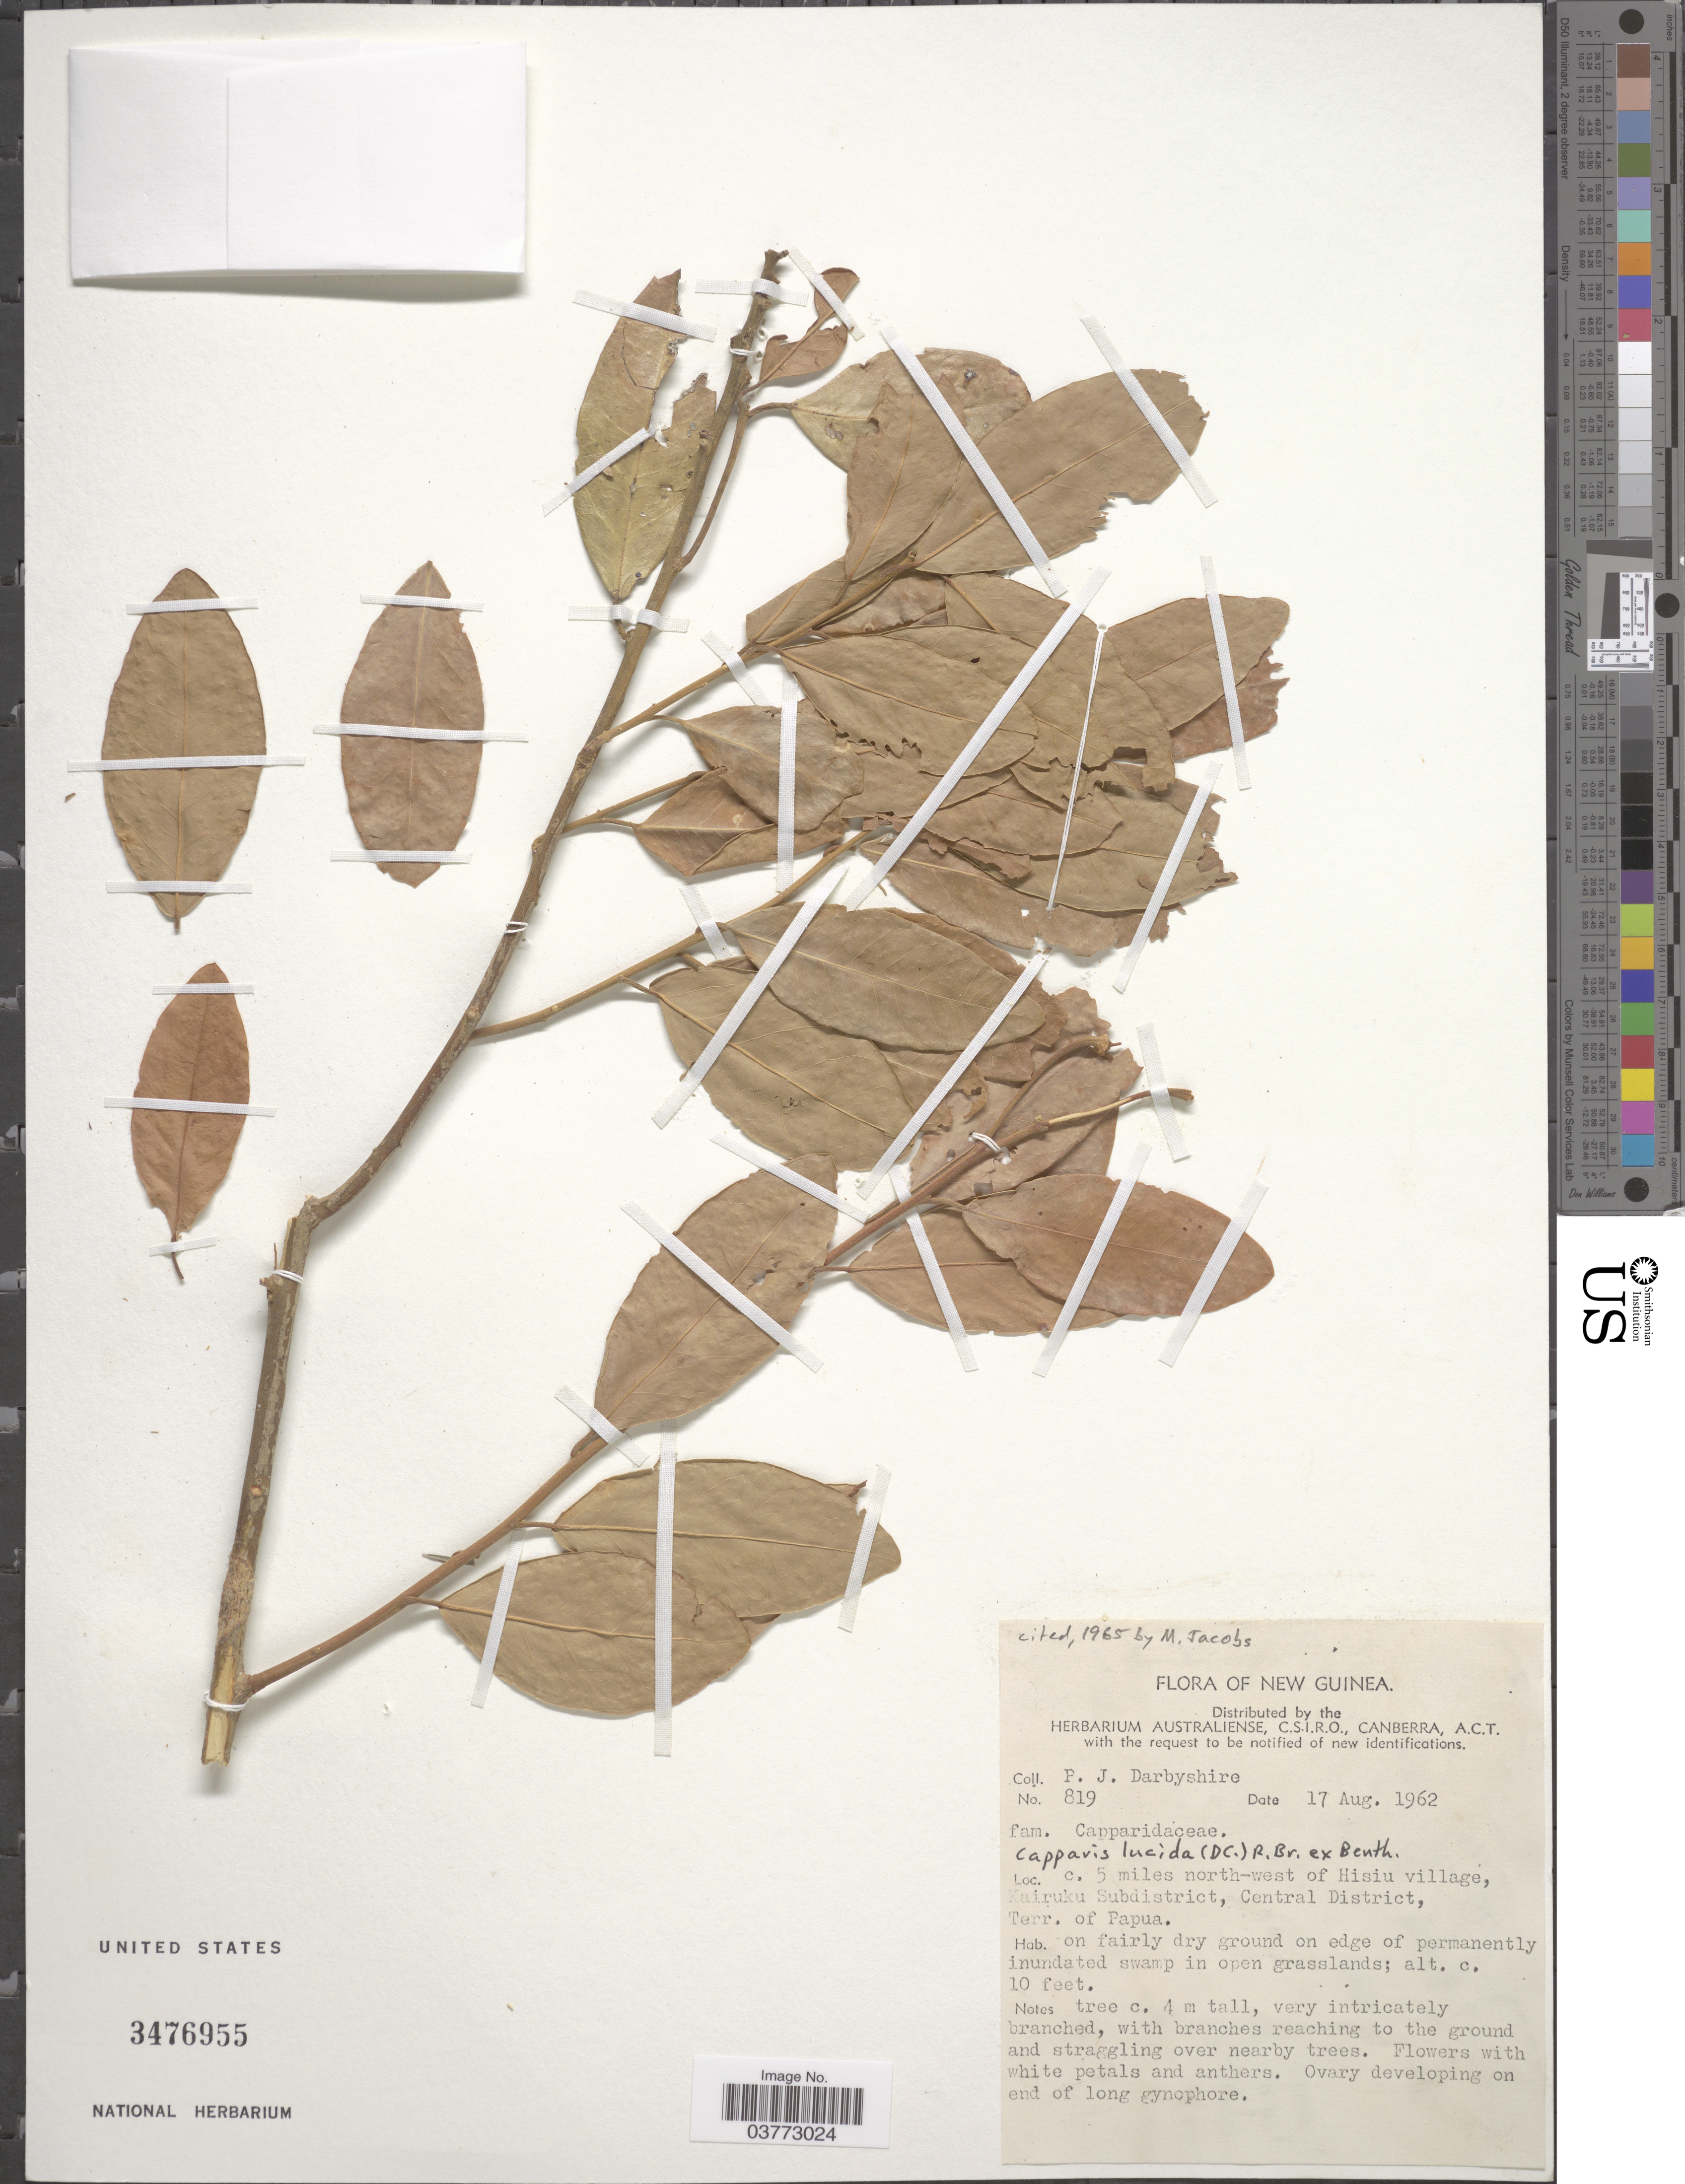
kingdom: Plantae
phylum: Tracheophyta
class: Magnoliopsida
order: Brassicales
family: Capparaceae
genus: Capparis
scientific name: Capparis lucida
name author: (Banks ex DC.) Benth.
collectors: P. Darbyshire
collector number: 819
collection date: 1962-08-17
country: Papua New Guinea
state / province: Central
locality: New Guinea. C. 5 miles north-west of Hisiu village, Kairuku Subdistrict, Central District, Terr. of Papua.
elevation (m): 3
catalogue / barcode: US 3476955